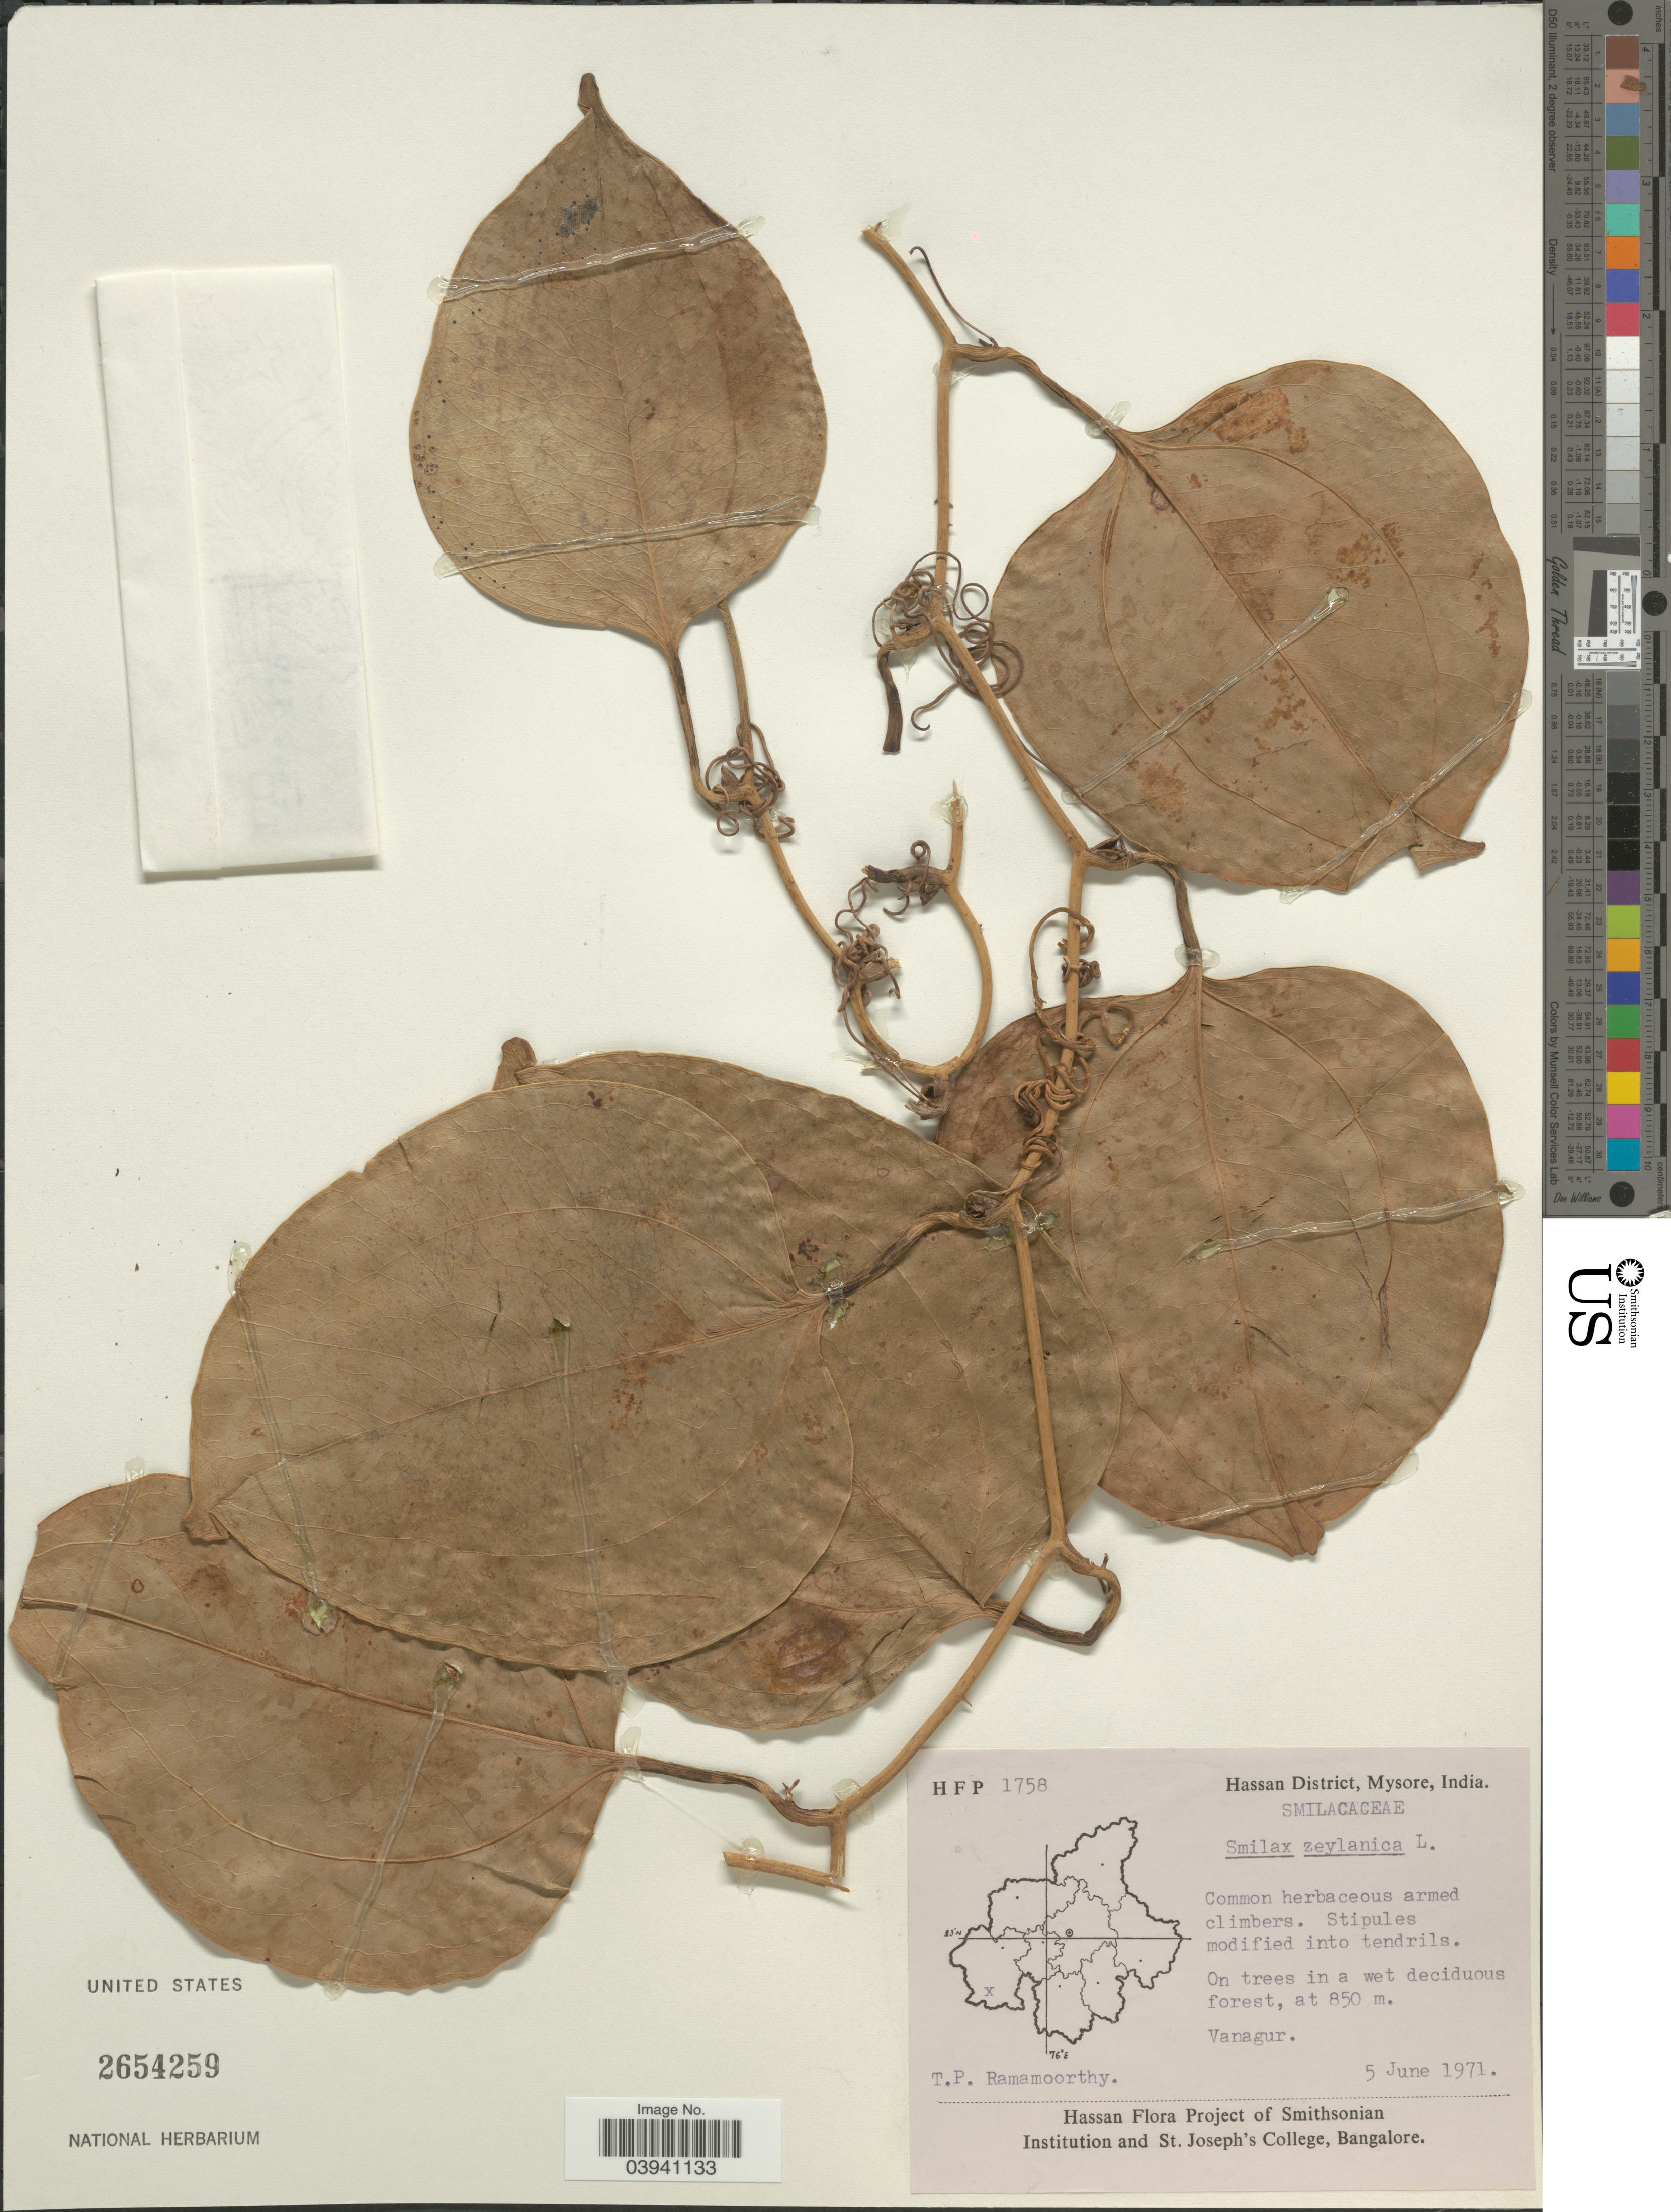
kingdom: Plantae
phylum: Tracheophyta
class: Liliopsida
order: Liliales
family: Smilacaceae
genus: Smilax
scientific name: Smilax zeylanica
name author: L.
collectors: T. P. Ramamoorthy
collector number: HFP 1758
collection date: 1971-06-05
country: India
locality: Hassan District, Mysore. Vanagur.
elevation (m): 850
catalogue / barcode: US 2654259